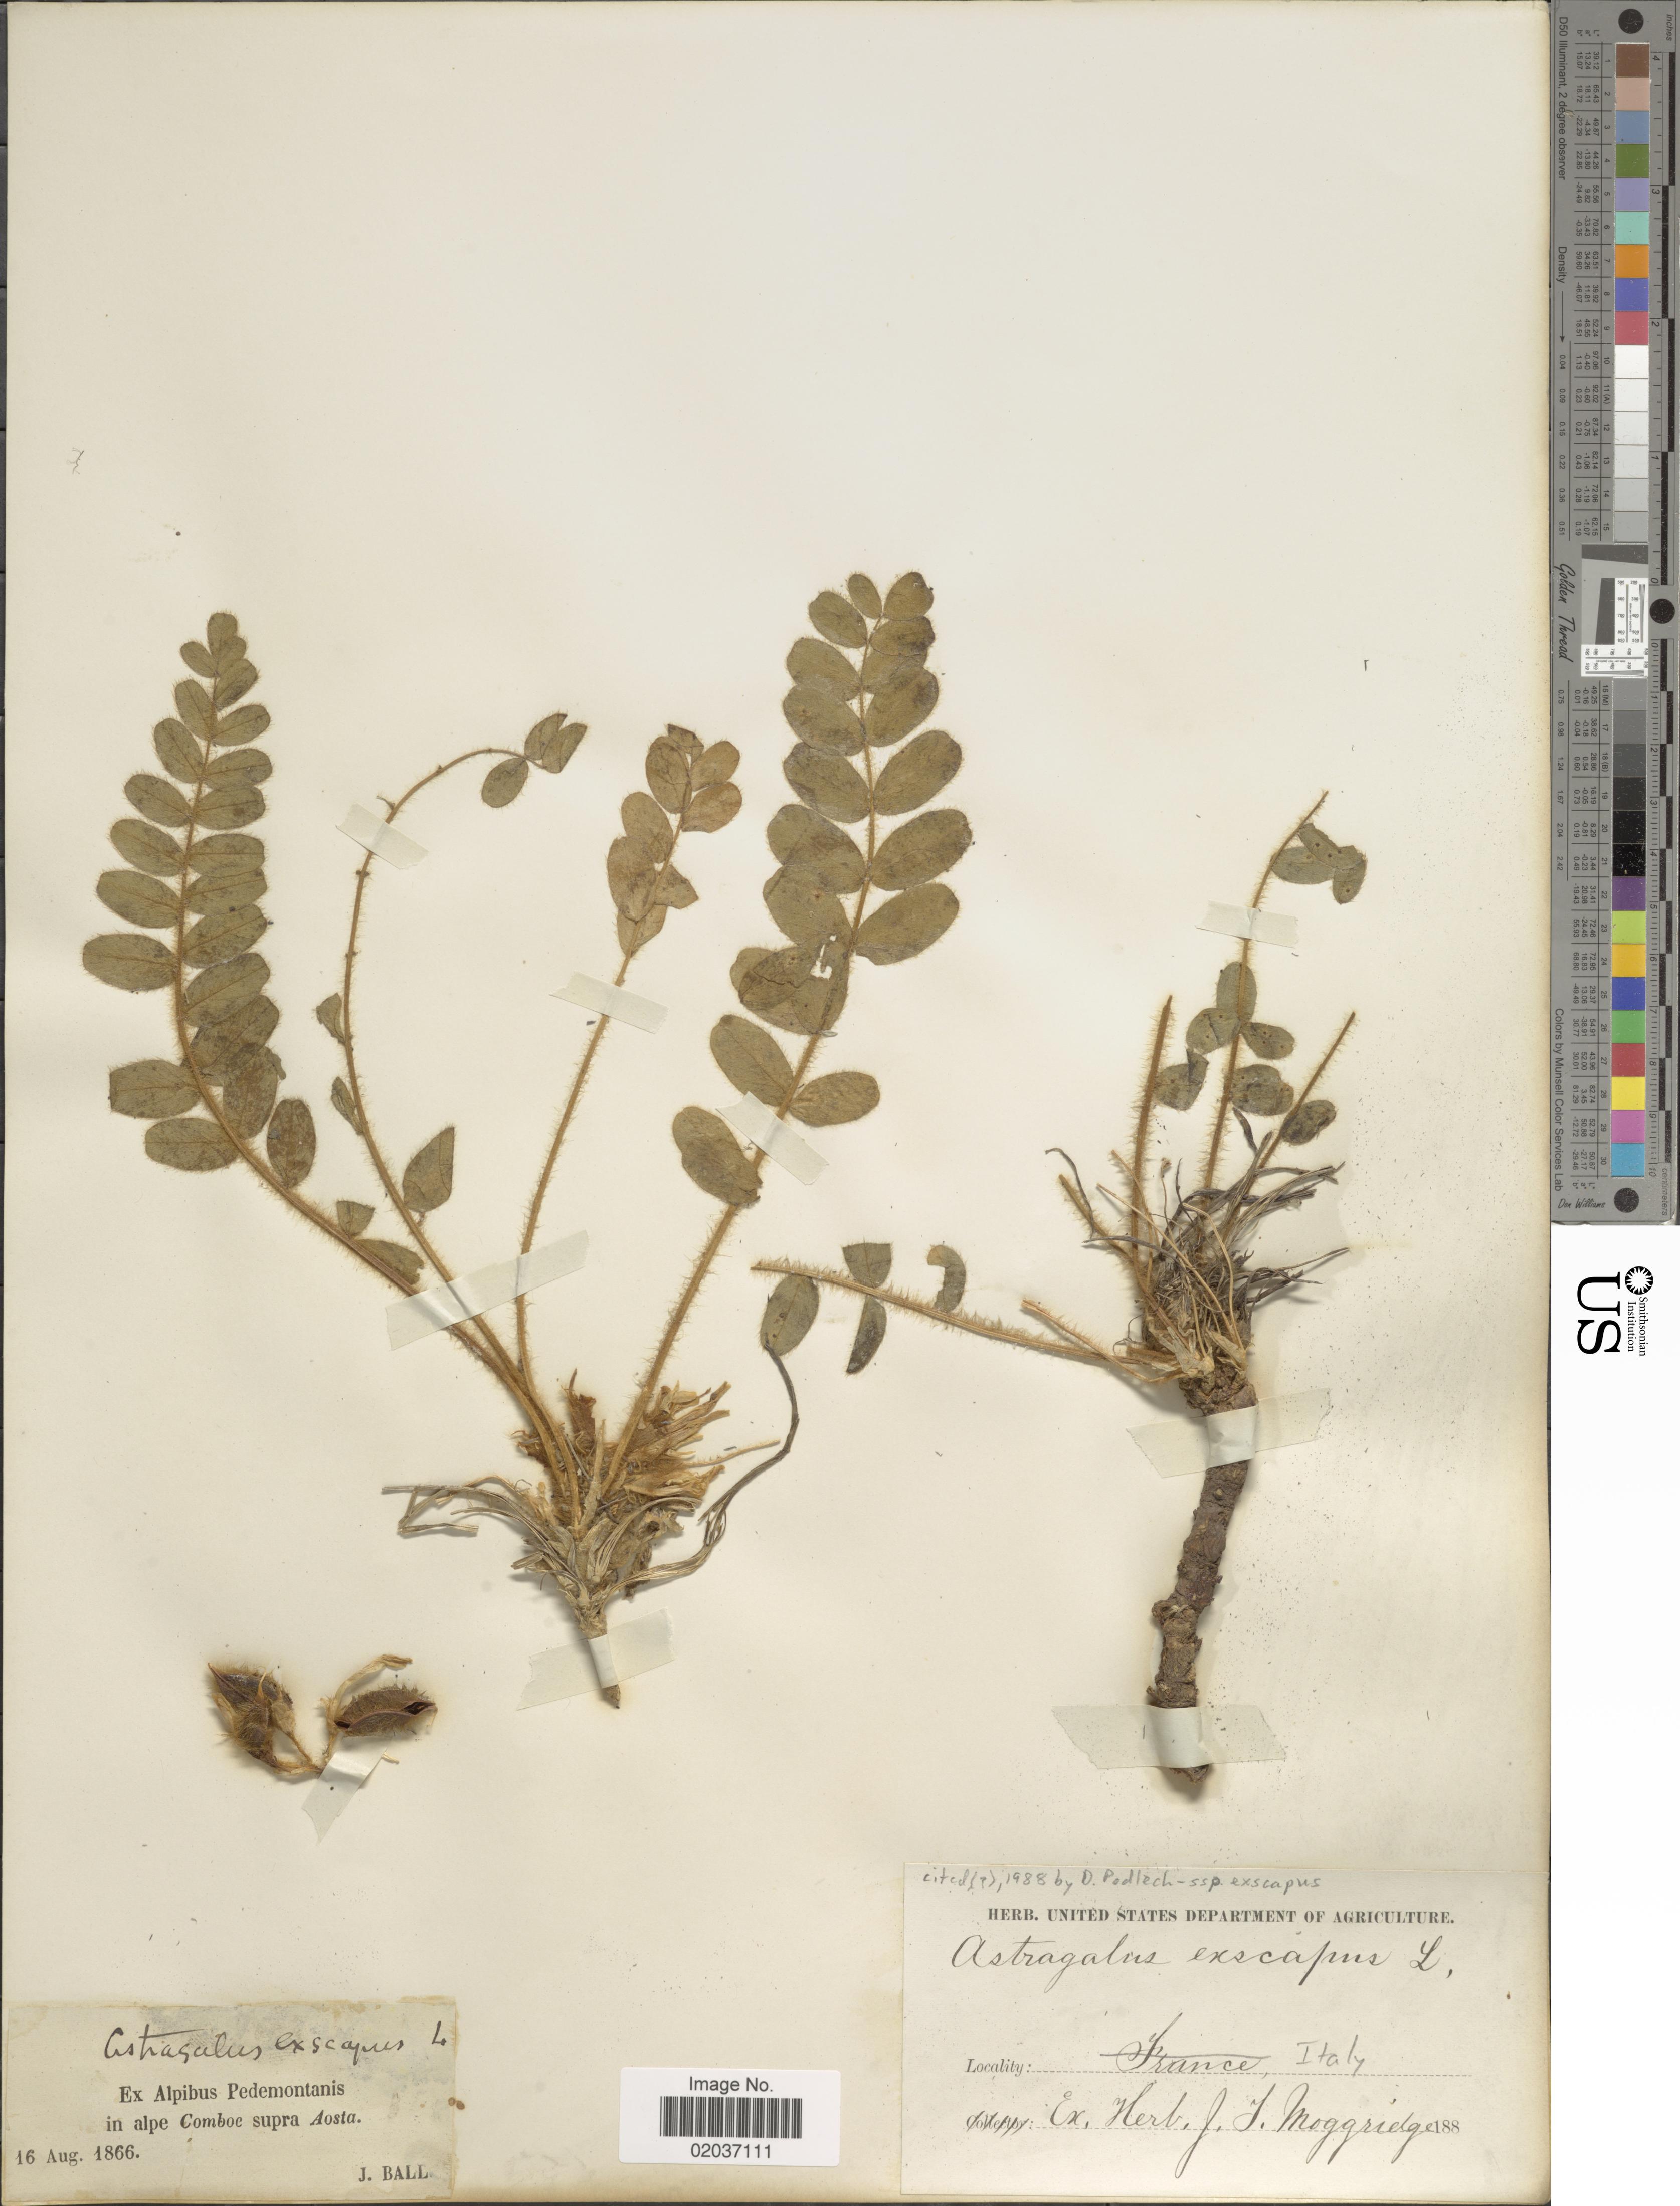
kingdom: Plantae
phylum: Tracheophyta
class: Magnoliopsida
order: Fabales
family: Fabaceae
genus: Astragalus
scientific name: Astragalus exscapus subsp. exscapus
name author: L.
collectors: J. Ball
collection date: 1866-08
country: Italy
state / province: Valle d'Aosta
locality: In alpe Combe supra Aosta.